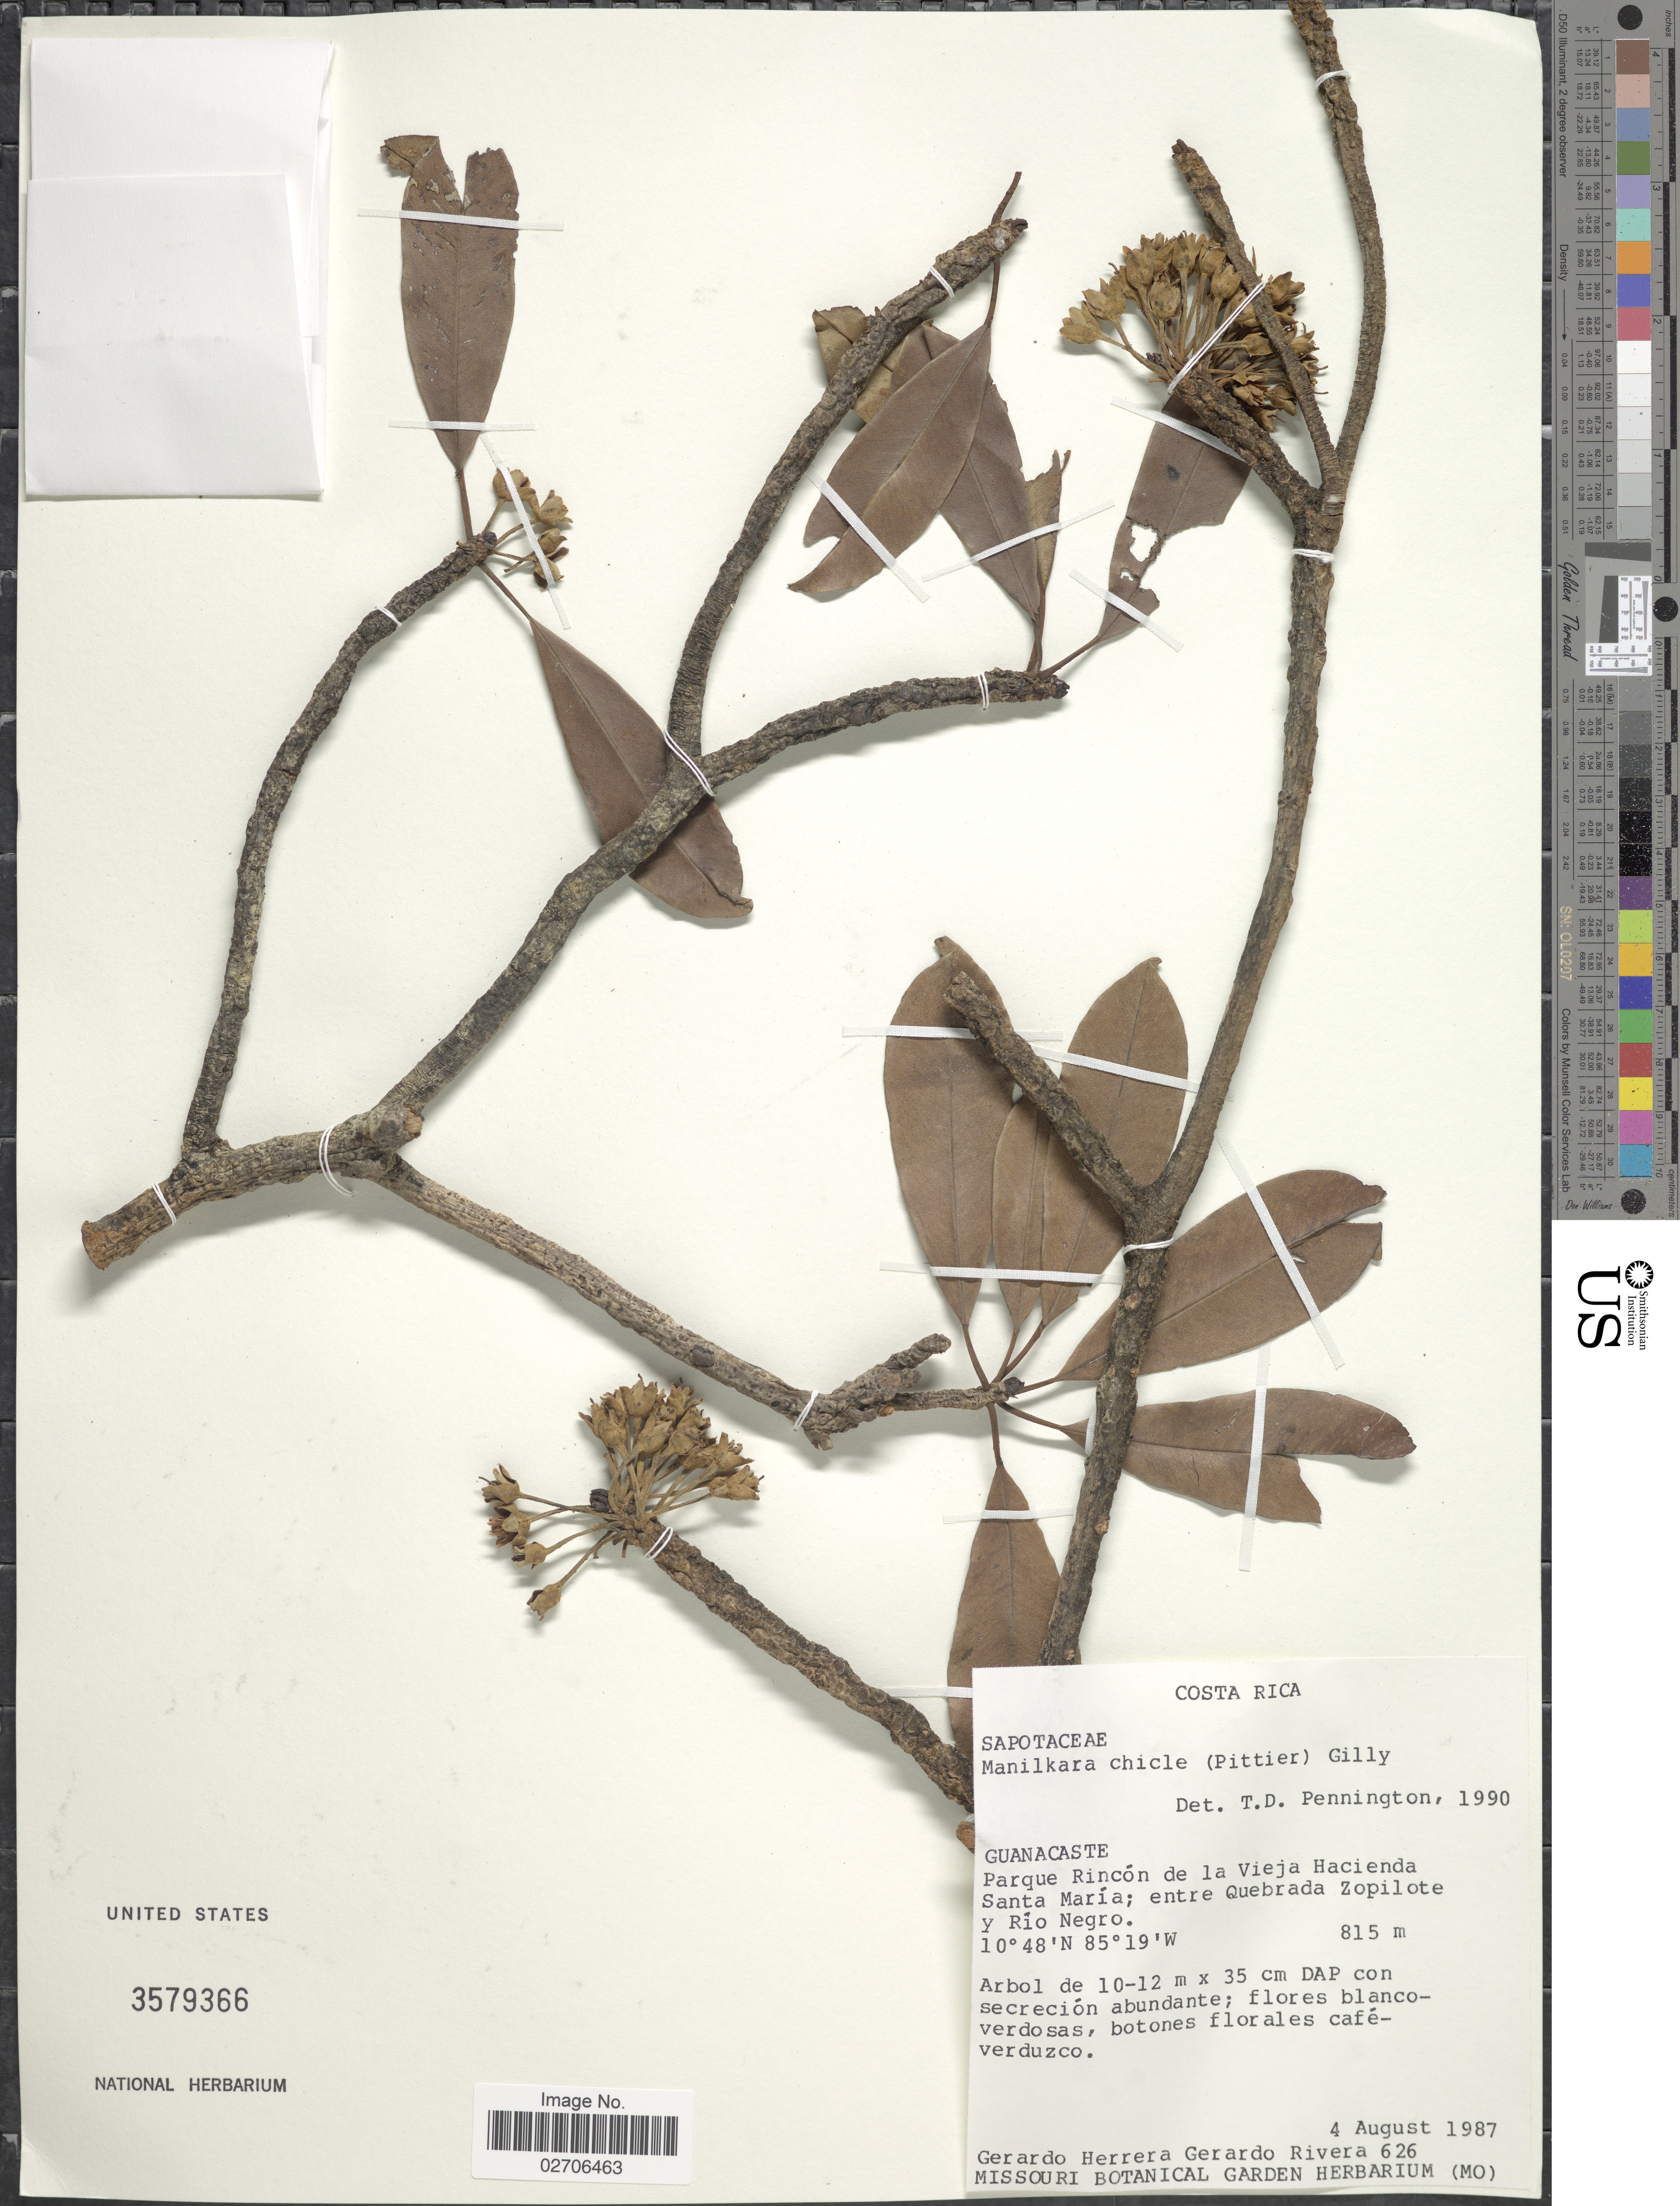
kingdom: Plantae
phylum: Tracheophyta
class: Magnoliopsida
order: Ericales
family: Sapotaceae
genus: Manilkara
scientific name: Manilkara chicle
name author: (Pittier) Gilly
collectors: G. Rivera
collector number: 626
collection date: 1987-08-04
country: Costa Rica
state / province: Guanacaste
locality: Guanacaste, Parque Rincon de la Vieja Hacienda Santa Maria; entre Quebrada Zopilote y Rio Negro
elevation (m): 815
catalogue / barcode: US 3579366